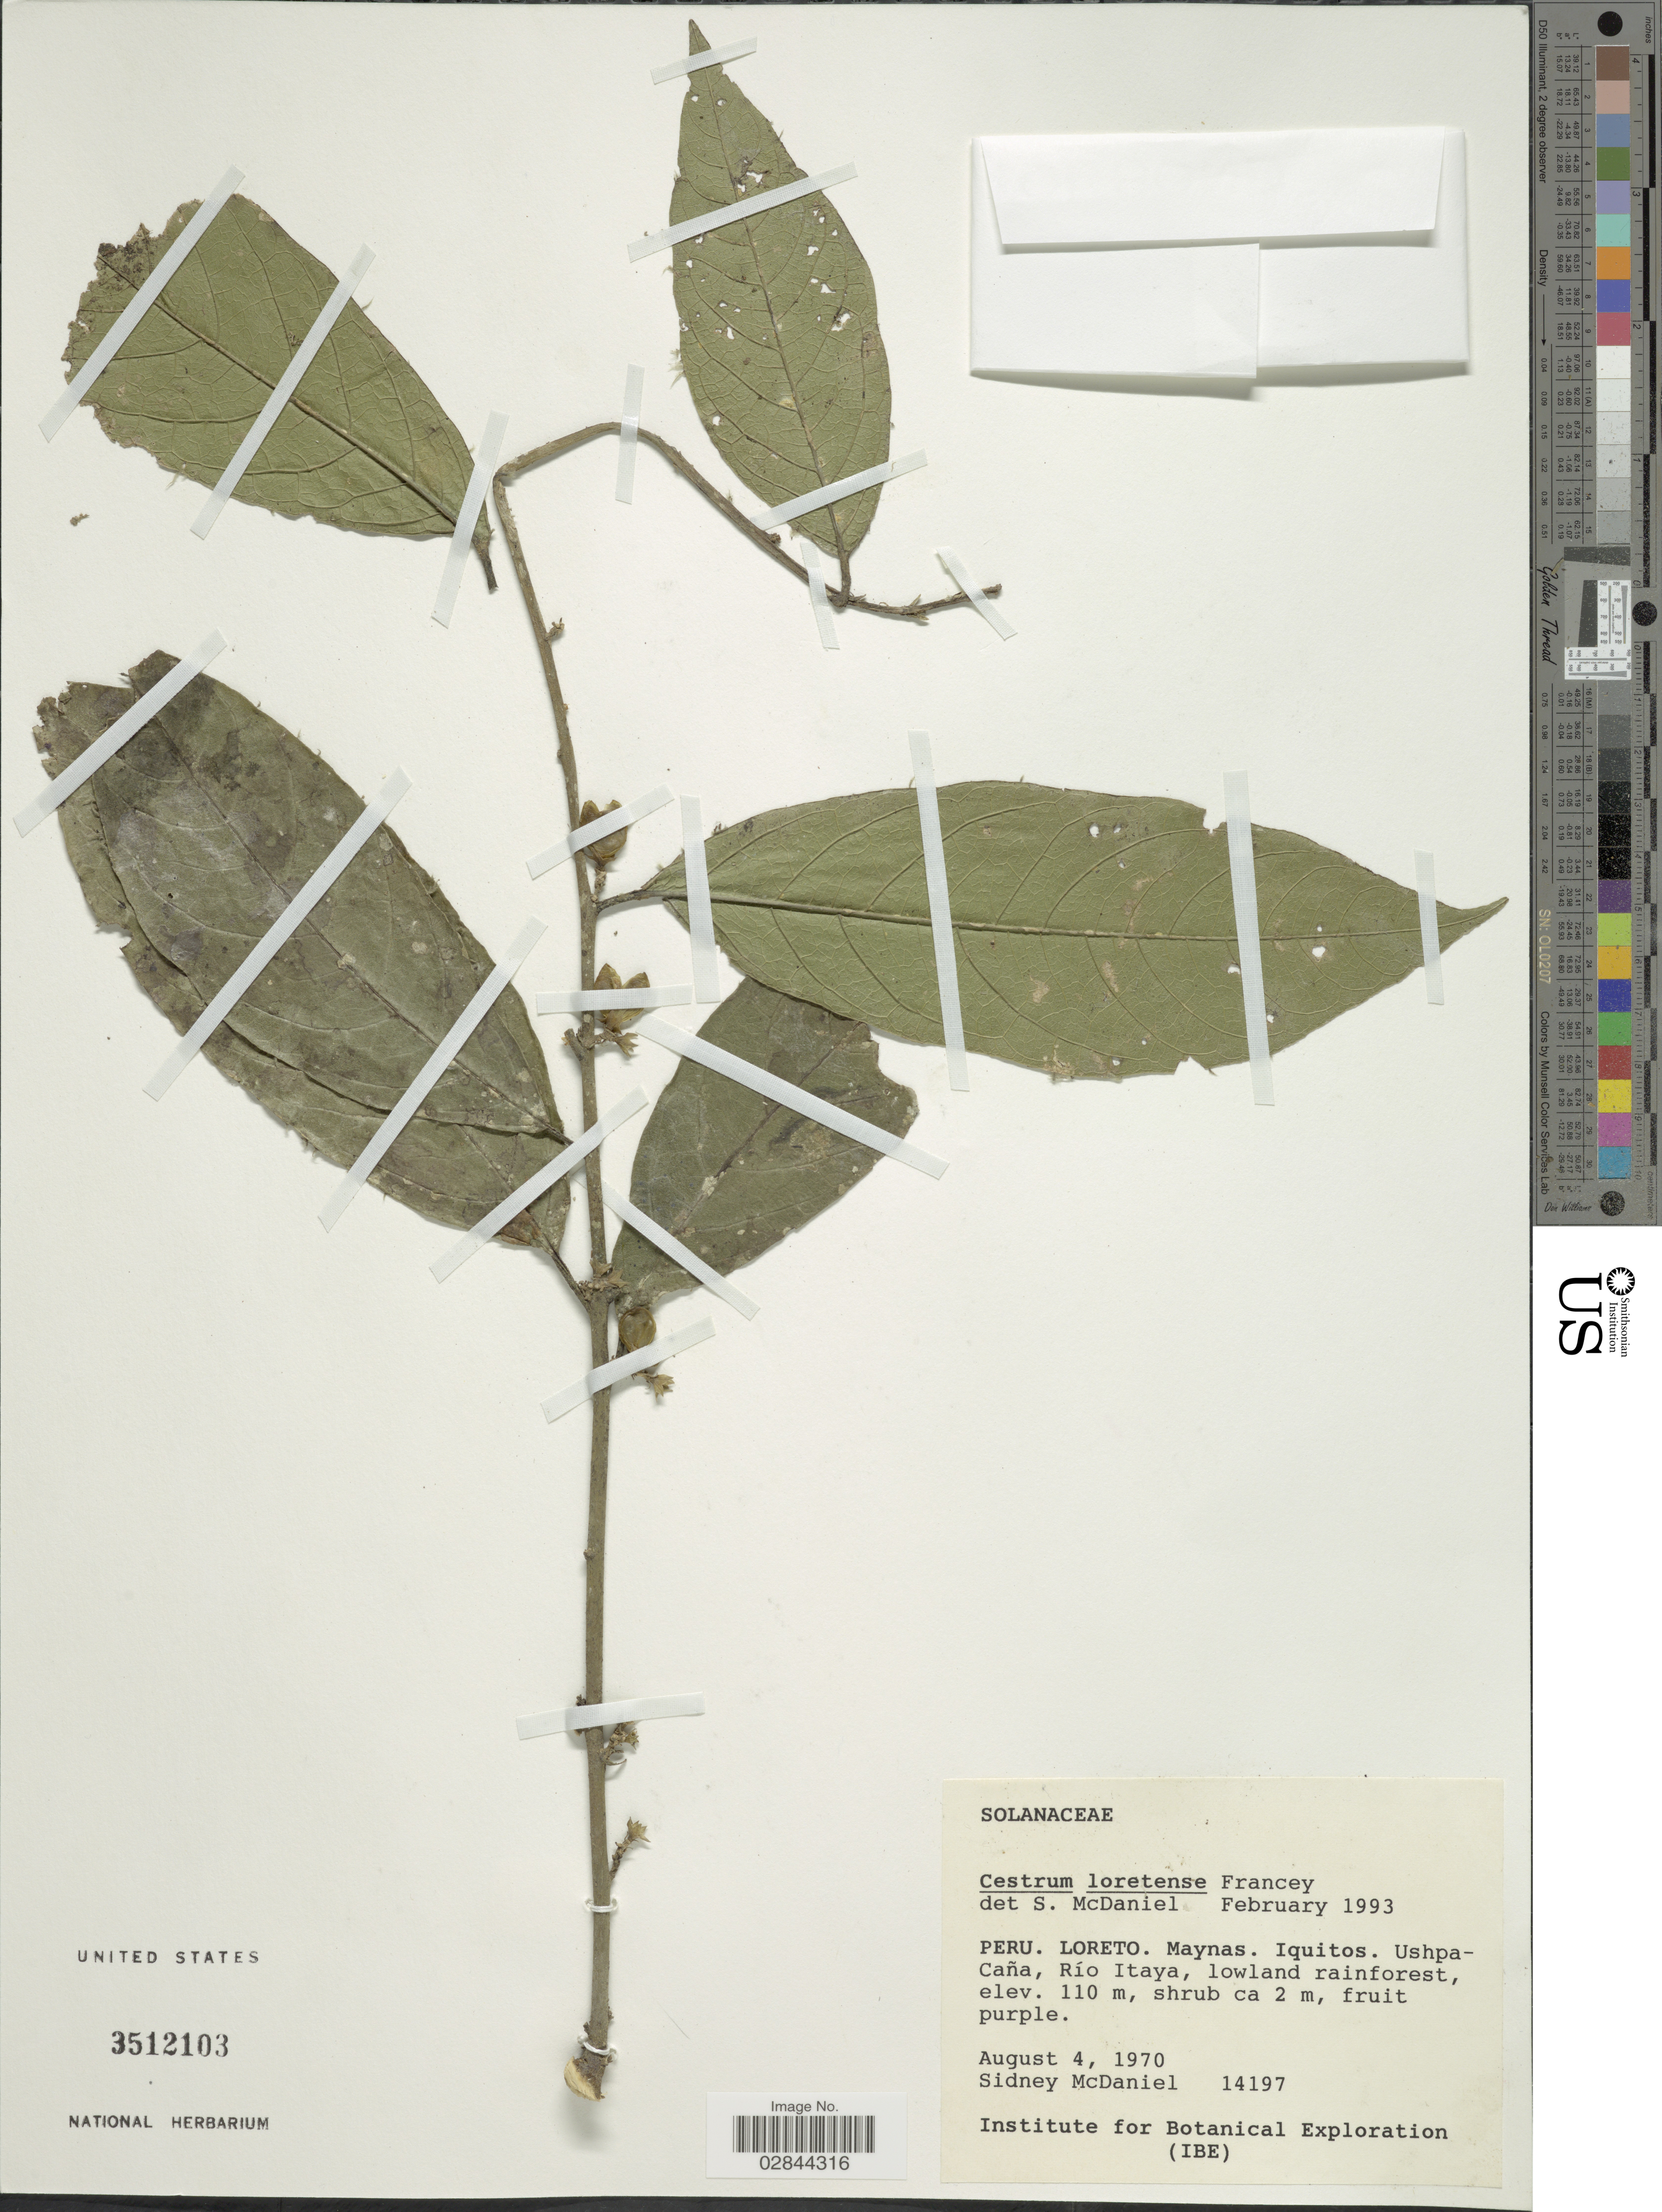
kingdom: Plantae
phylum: Tracheophyta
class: Magnoliopsida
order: Solanales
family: Solanaceae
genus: Cestrum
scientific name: Cestrum acuminatissimum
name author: Dunal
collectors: S. McDaniel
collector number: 14197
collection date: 1970-08-04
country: Peru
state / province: Loreto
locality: Maynas, Iquitos, Ushpa-Caña, Río Itaya.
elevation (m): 110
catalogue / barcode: US 3512103